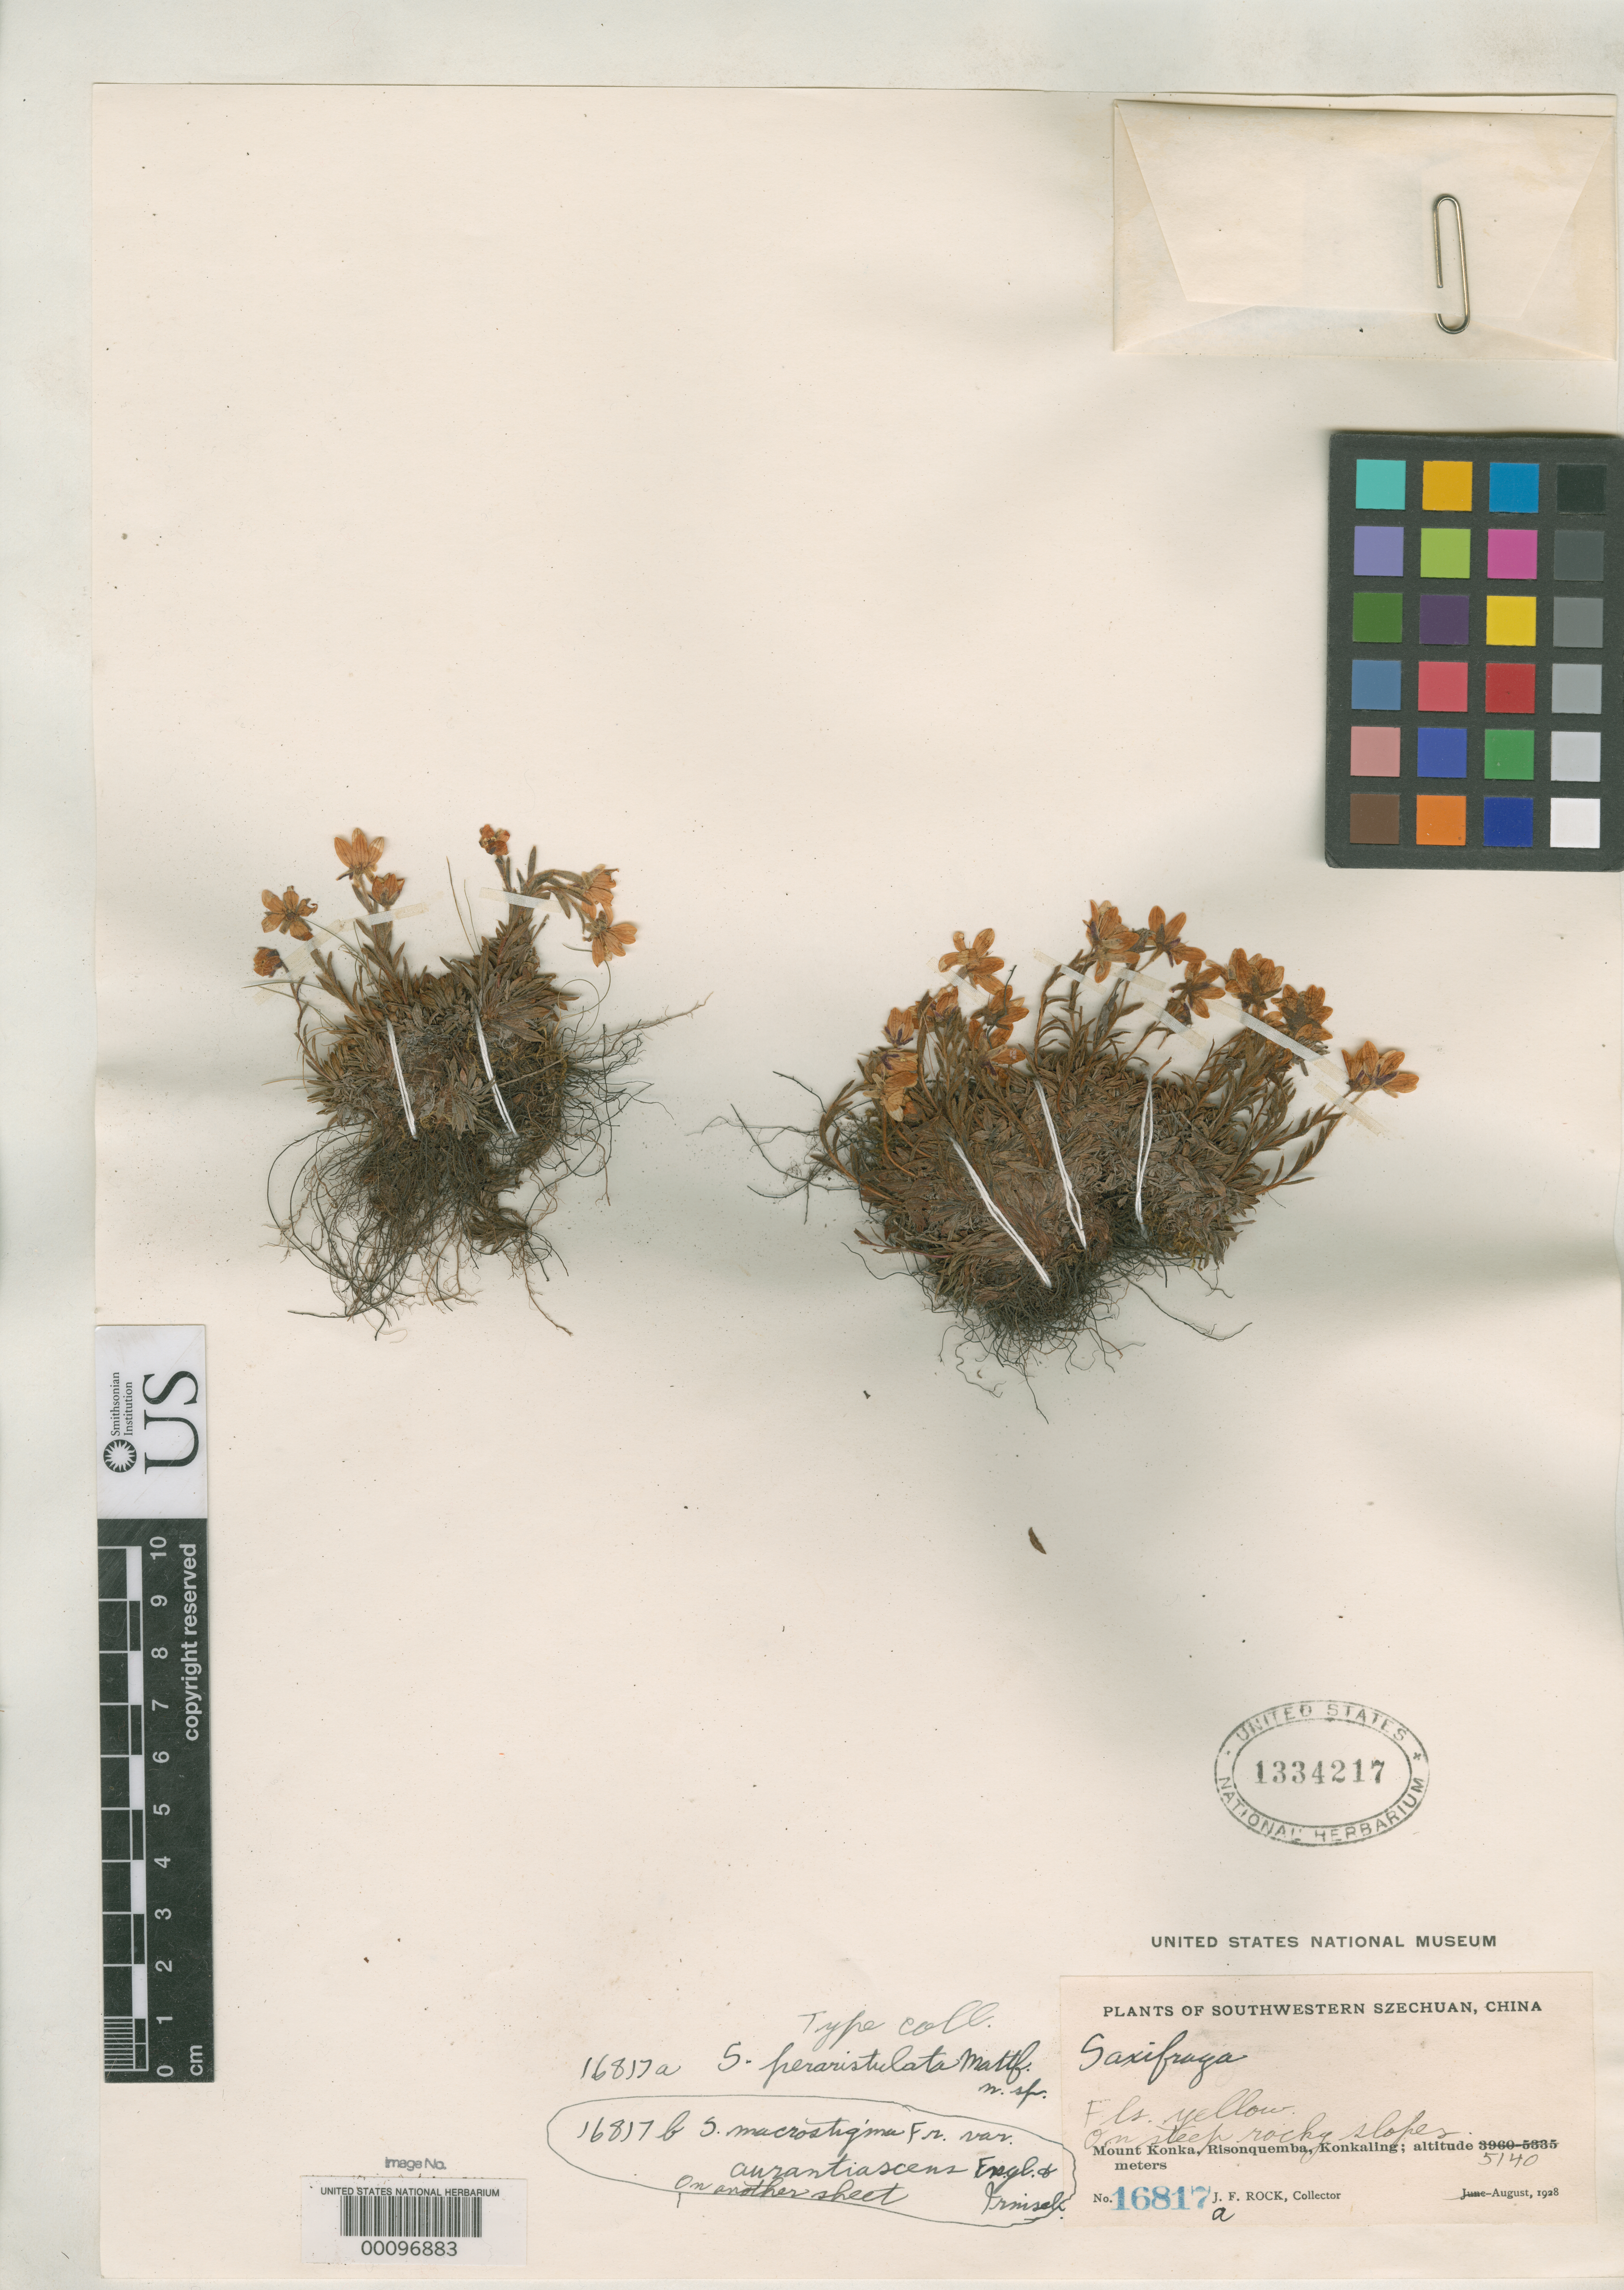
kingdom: Plantae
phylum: Tracheophyta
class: Magnoliopsida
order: Saxifragales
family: Saxifragaceae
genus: Saxifraga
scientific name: Saxifraga peraristulata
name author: Mattf.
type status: Isotype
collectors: J. F. Rock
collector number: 16817 a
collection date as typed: Aug 1928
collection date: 1928-08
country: China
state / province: Sichuan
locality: Mt. Konka, Risonquemba, Konkaling.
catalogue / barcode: US 1334217